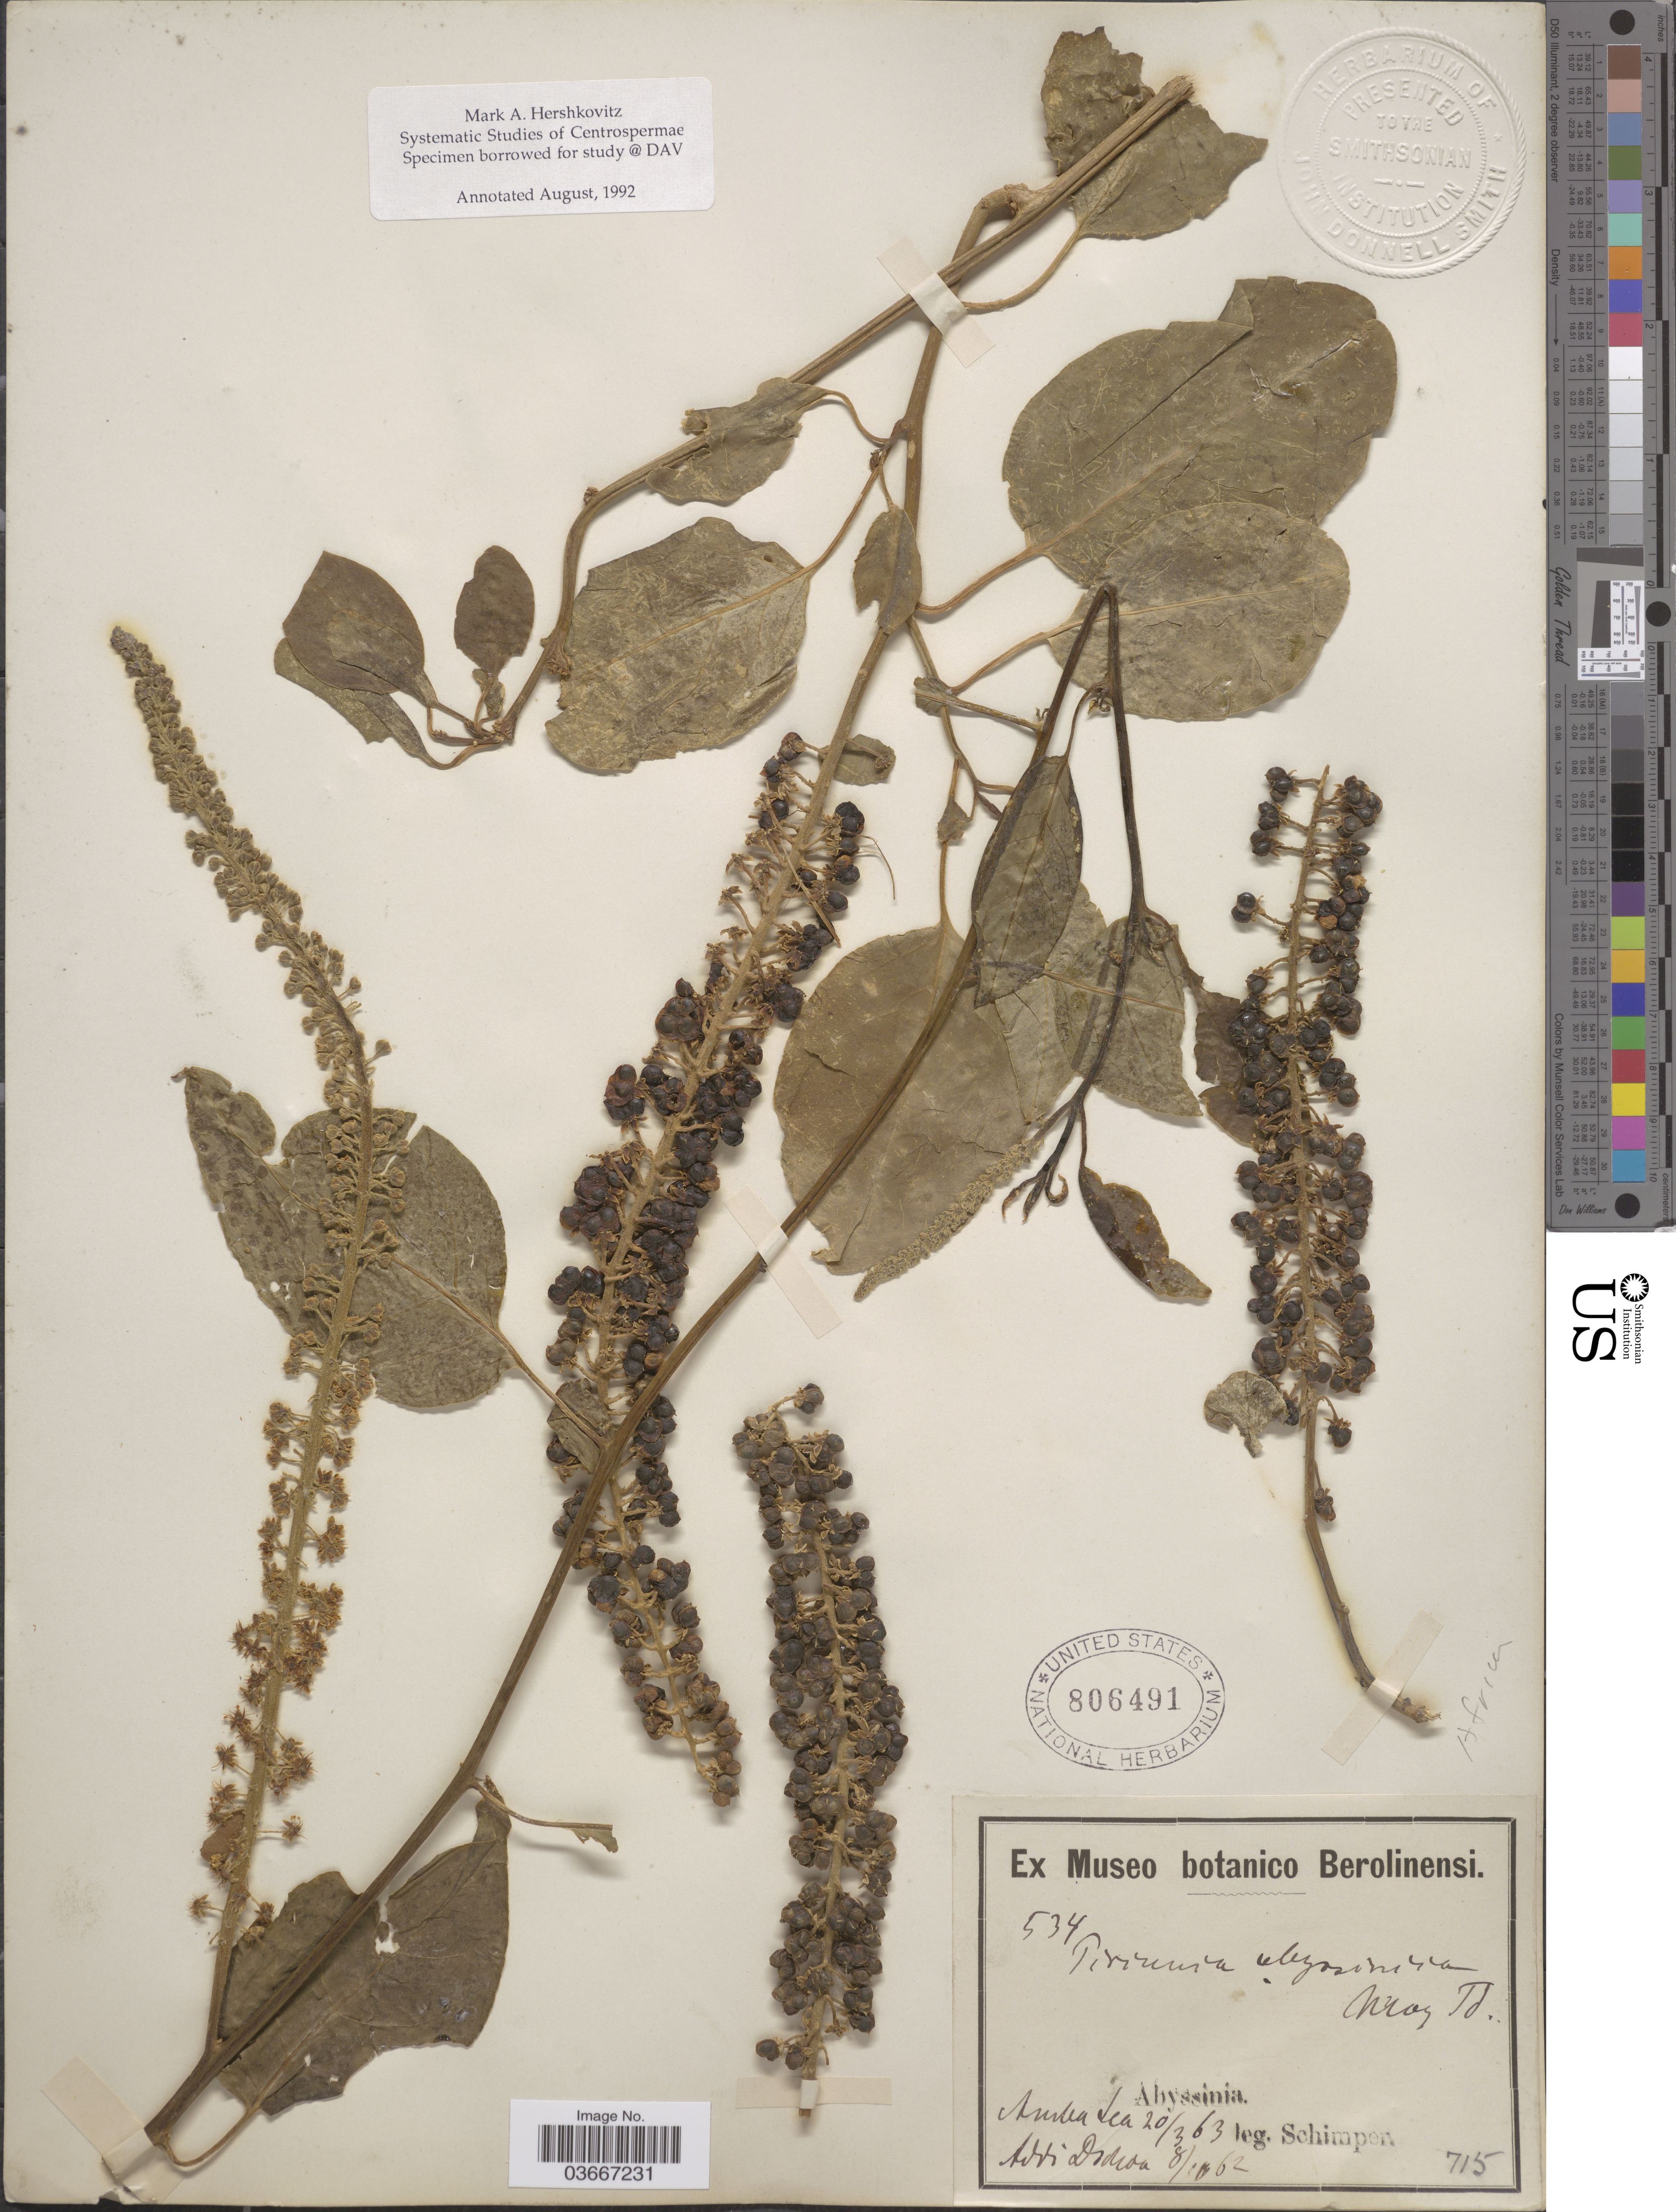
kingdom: Plantae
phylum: Tracheophyta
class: Magnoliopsida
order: Caryophyllales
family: Phytolaccaceae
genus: Phytolacca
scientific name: Phytolacca abyssinica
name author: Hoffm.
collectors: -. Schimper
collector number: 534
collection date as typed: Transcribed d/m/y: 8/10/62 to 20/3/63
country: Ethiopia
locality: Abyssinia. Amba Lea. Addi Dodeda. [interpreted]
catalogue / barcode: US 806491